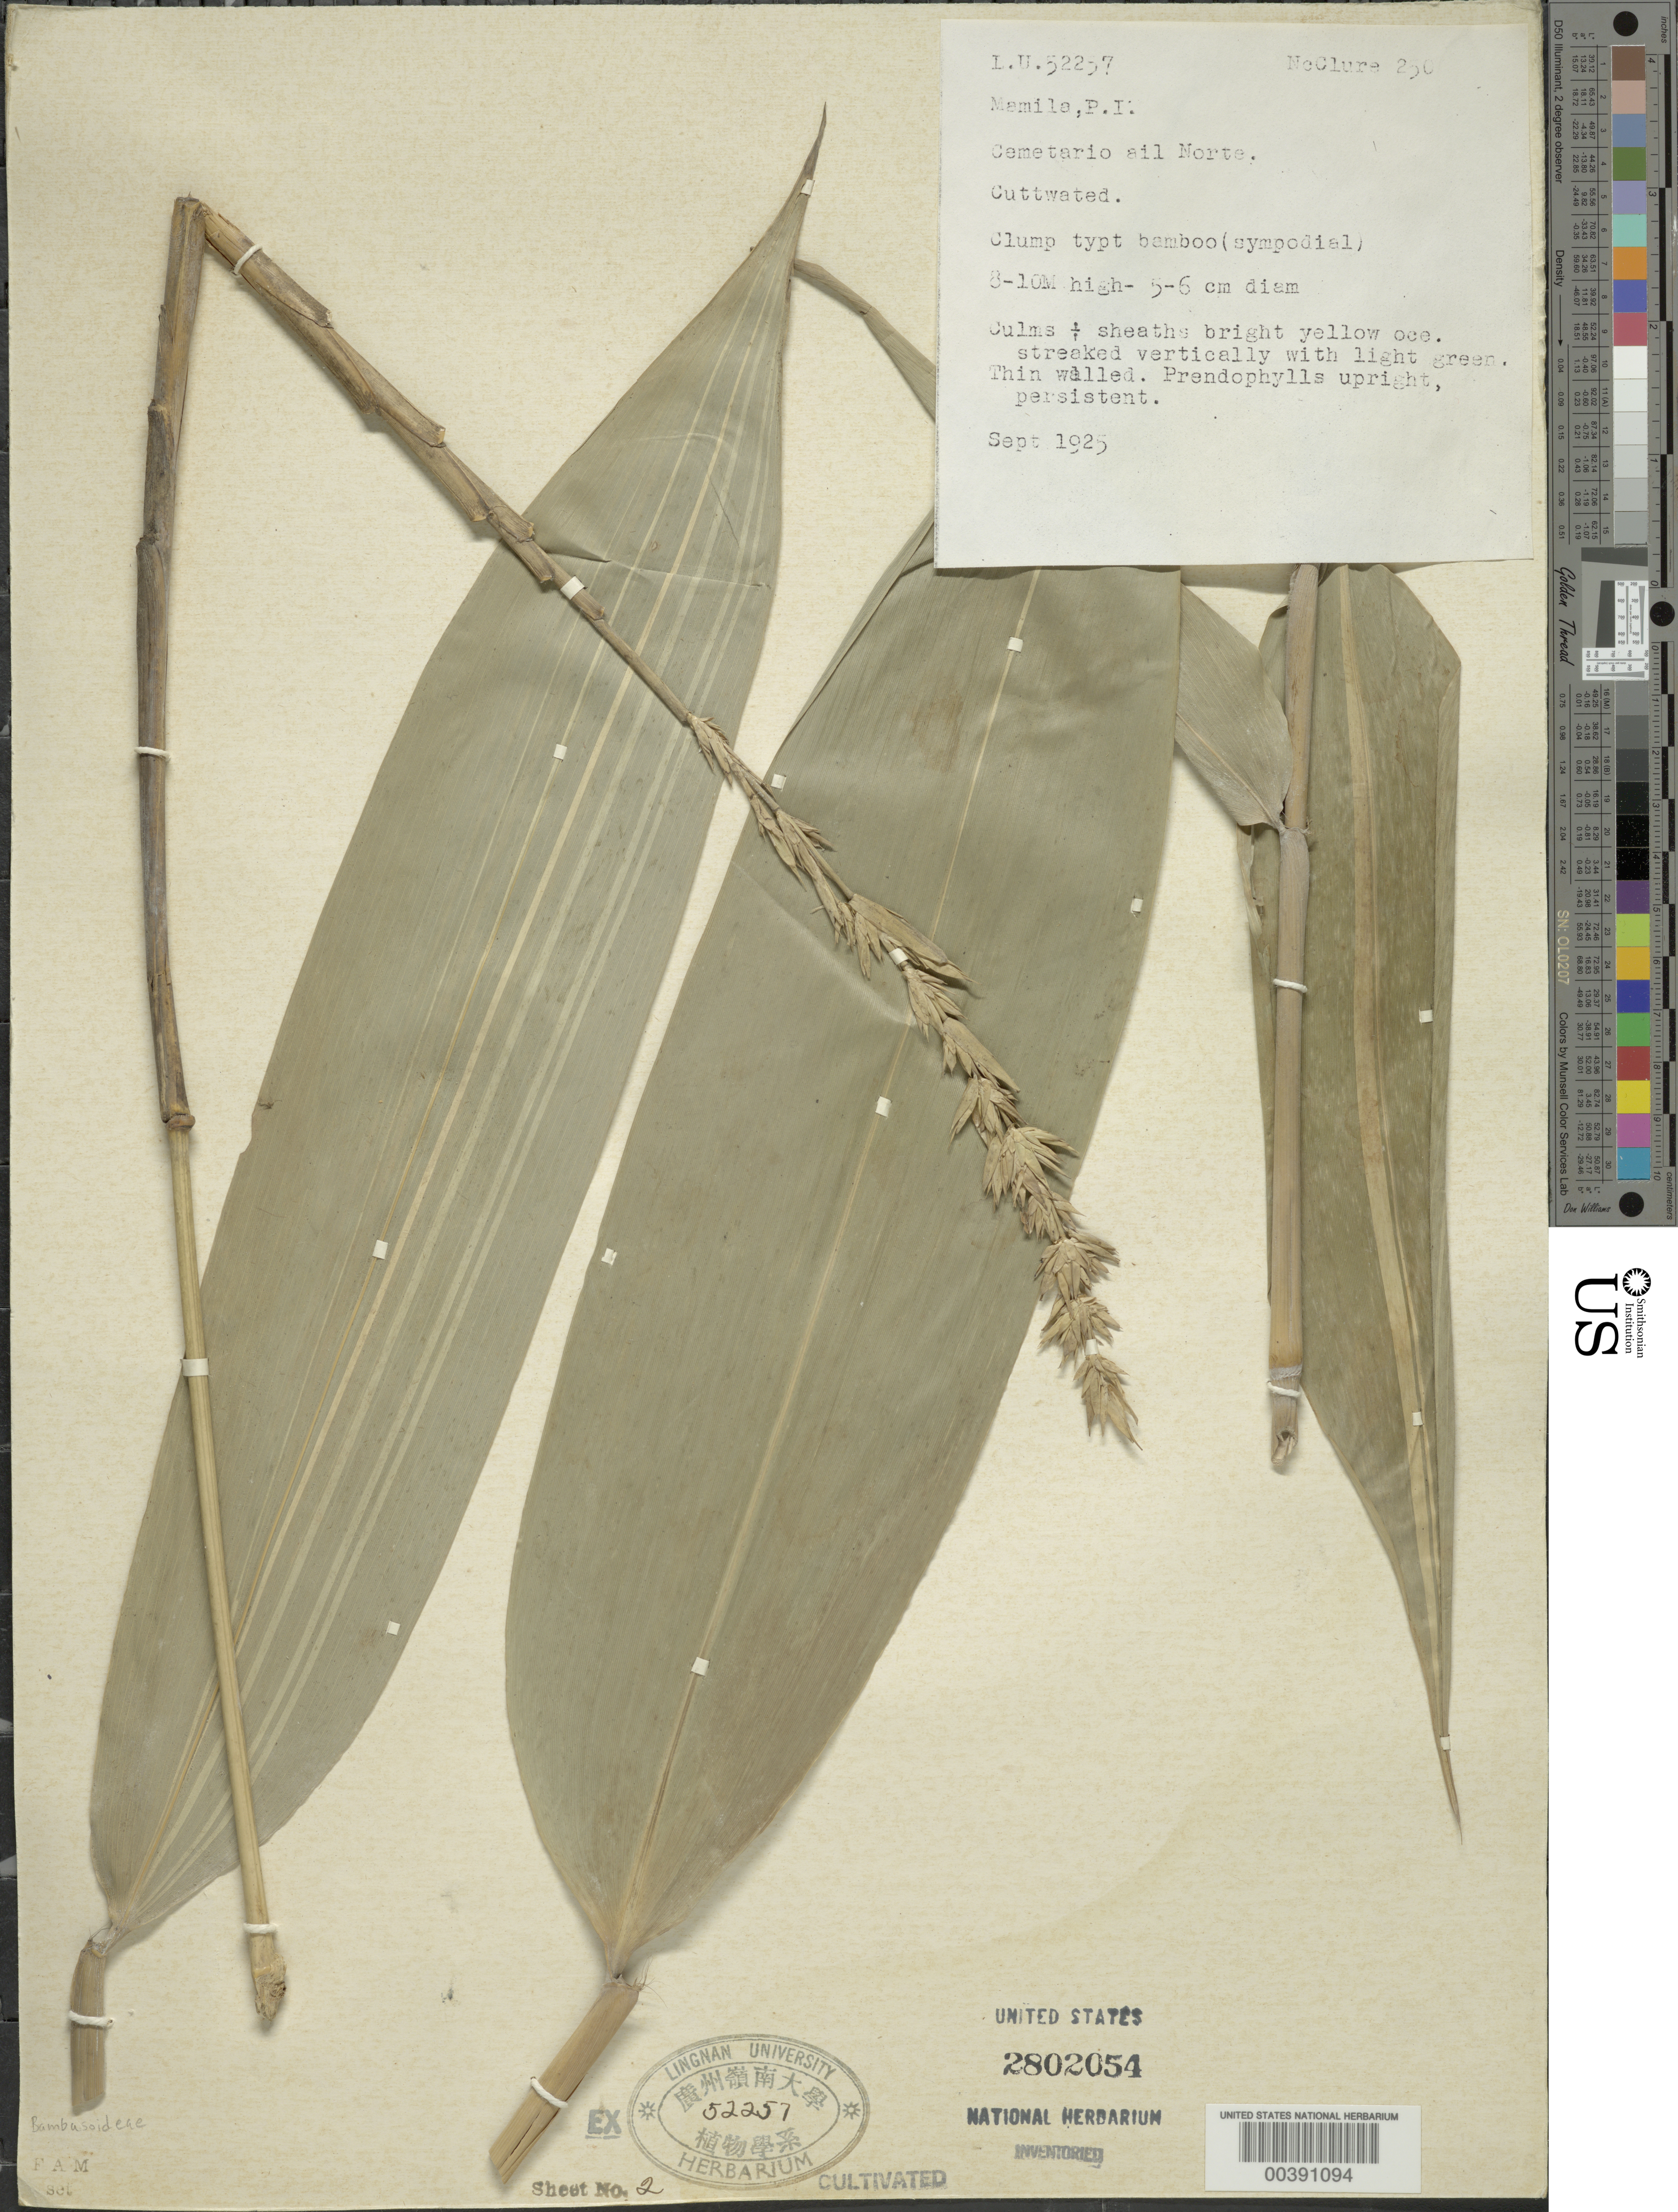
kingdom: Plantae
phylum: Tracheophyta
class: Liliopsida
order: Poales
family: Poaceae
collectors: F. A. McClure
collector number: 250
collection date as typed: Sep 1925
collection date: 1925-09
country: Philippines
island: Luzon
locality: Manila, cemetario ail norte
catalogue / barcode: US 2802054